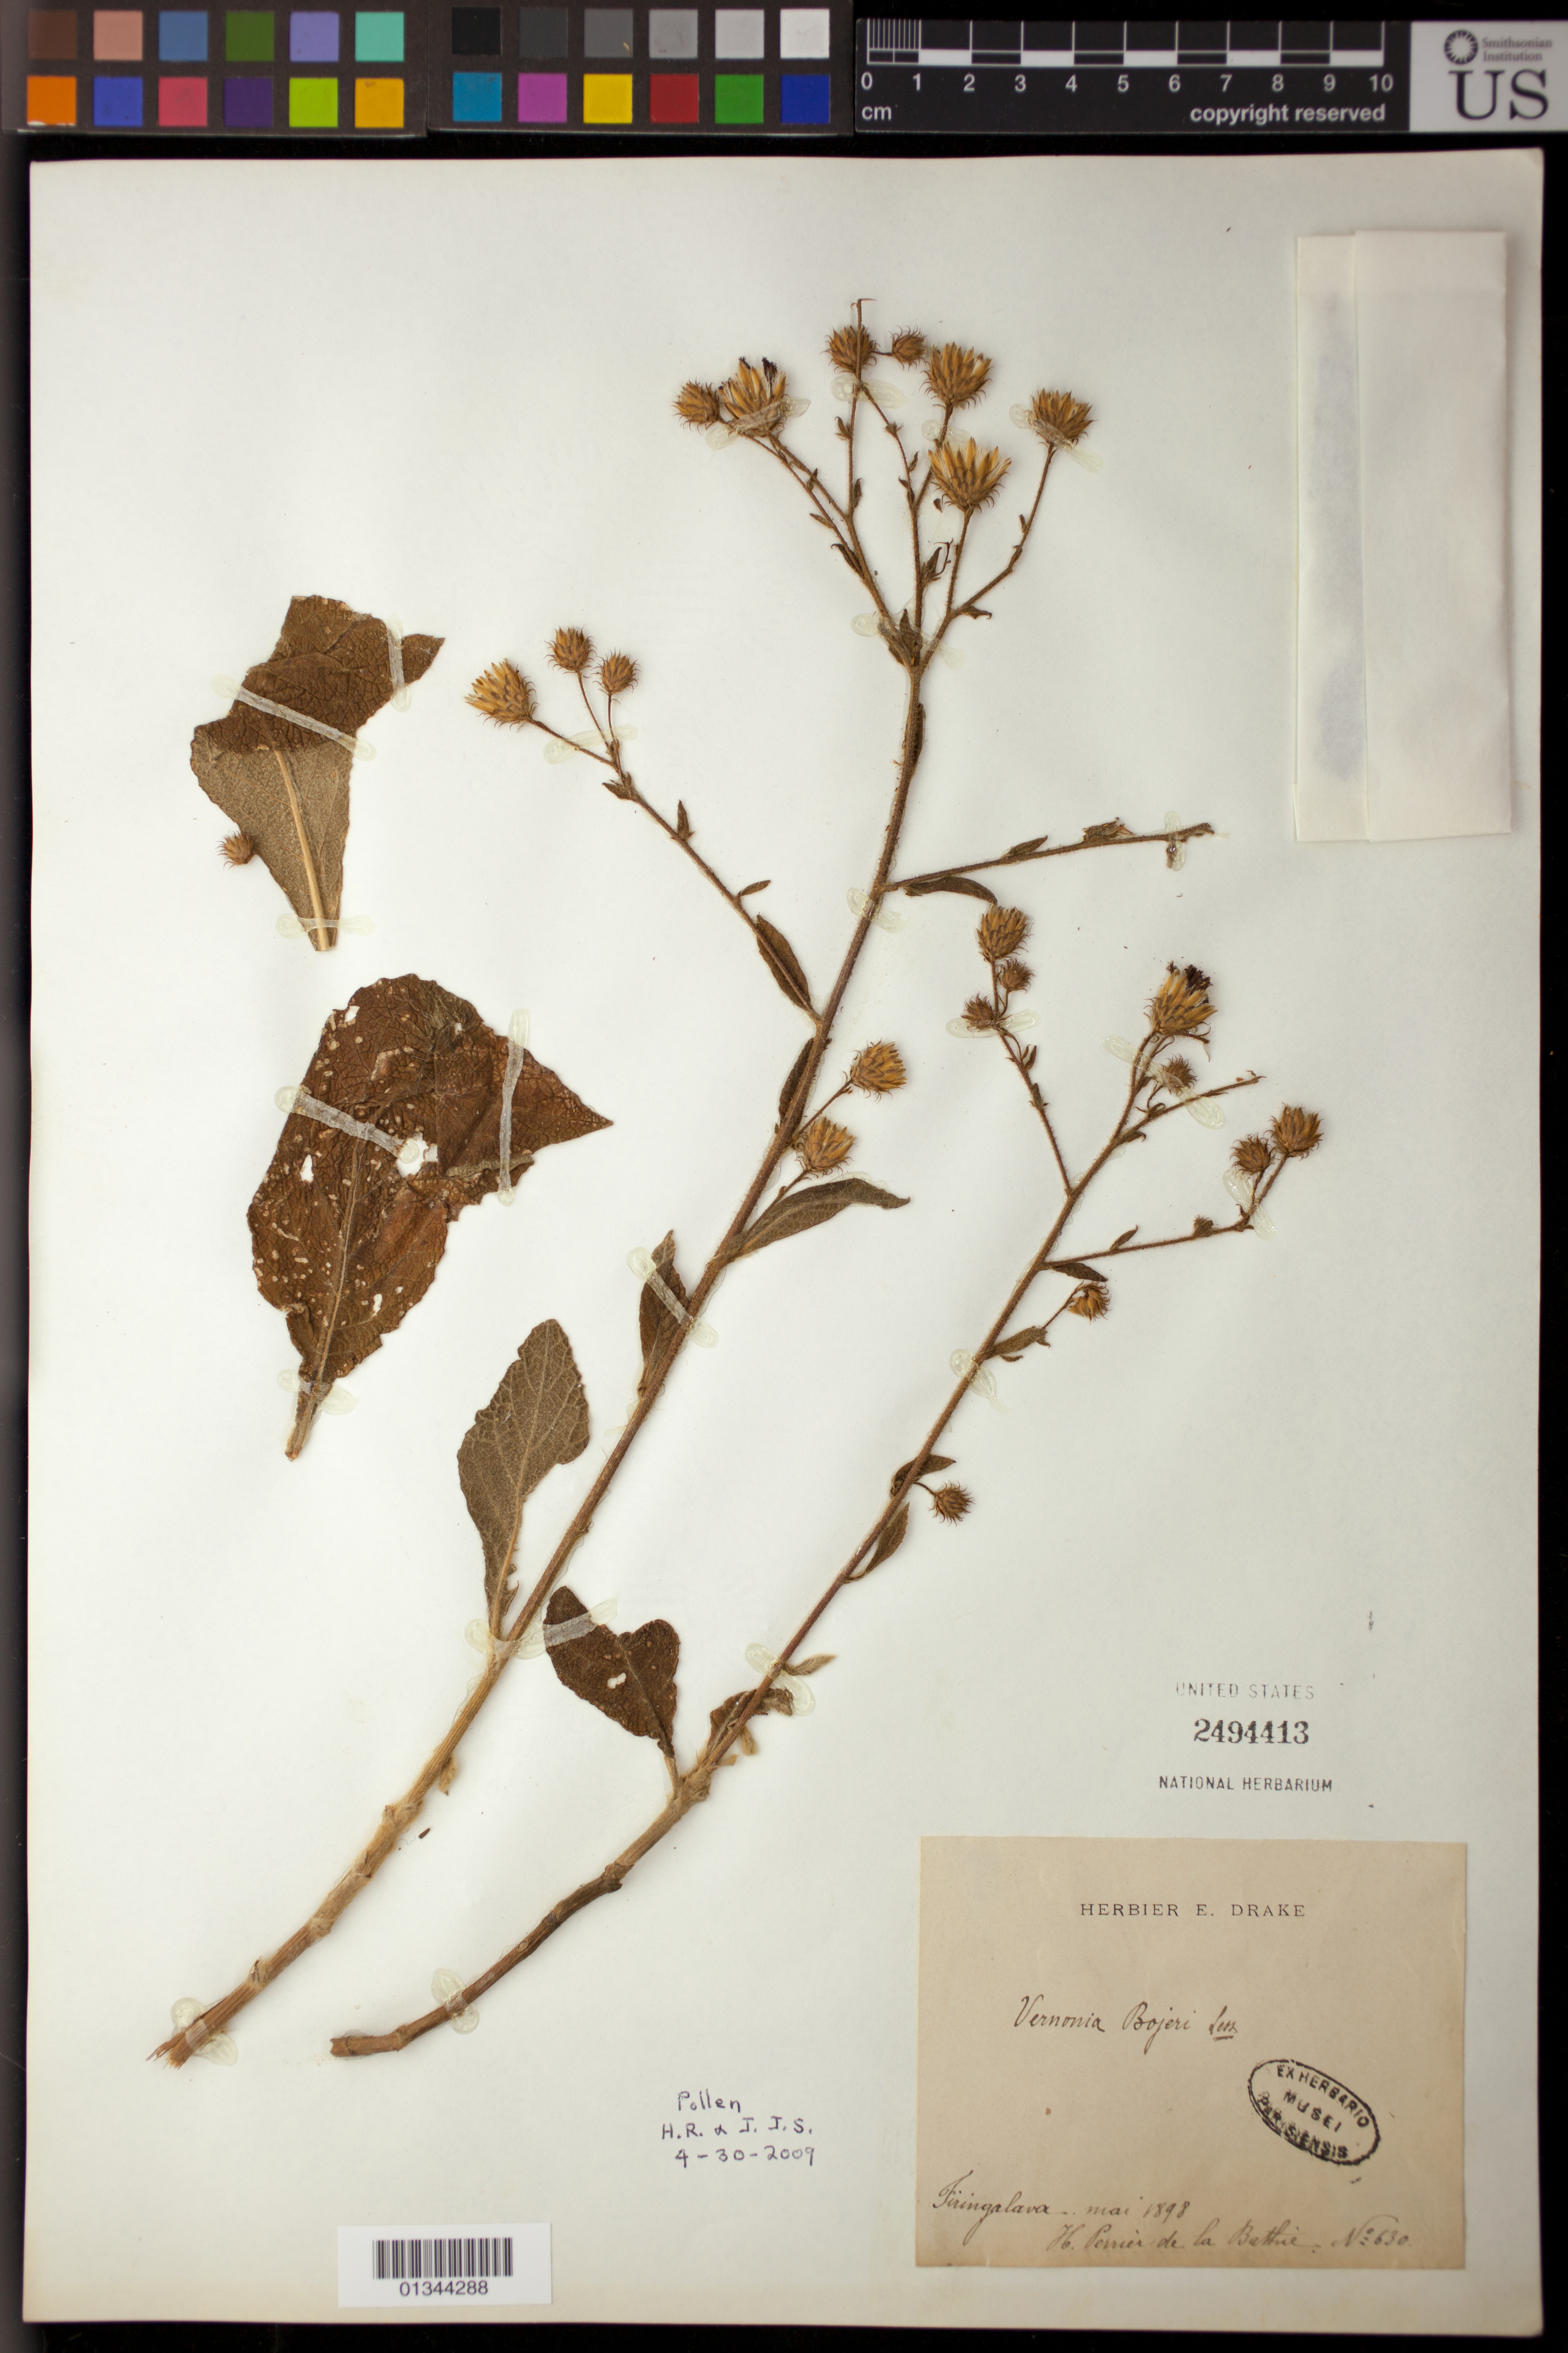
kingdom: Plantae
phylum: Tracheophyta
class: Magnoliopsida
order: Asterales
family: Asteraceae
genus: Vernonia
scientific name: Vernonia bojeri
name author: Less.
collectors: H. Perrier de la Bâthie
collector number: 630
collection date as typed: mai 1898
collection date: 1898-05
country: Madagascar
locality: Firingalava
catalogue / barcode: US 2494413